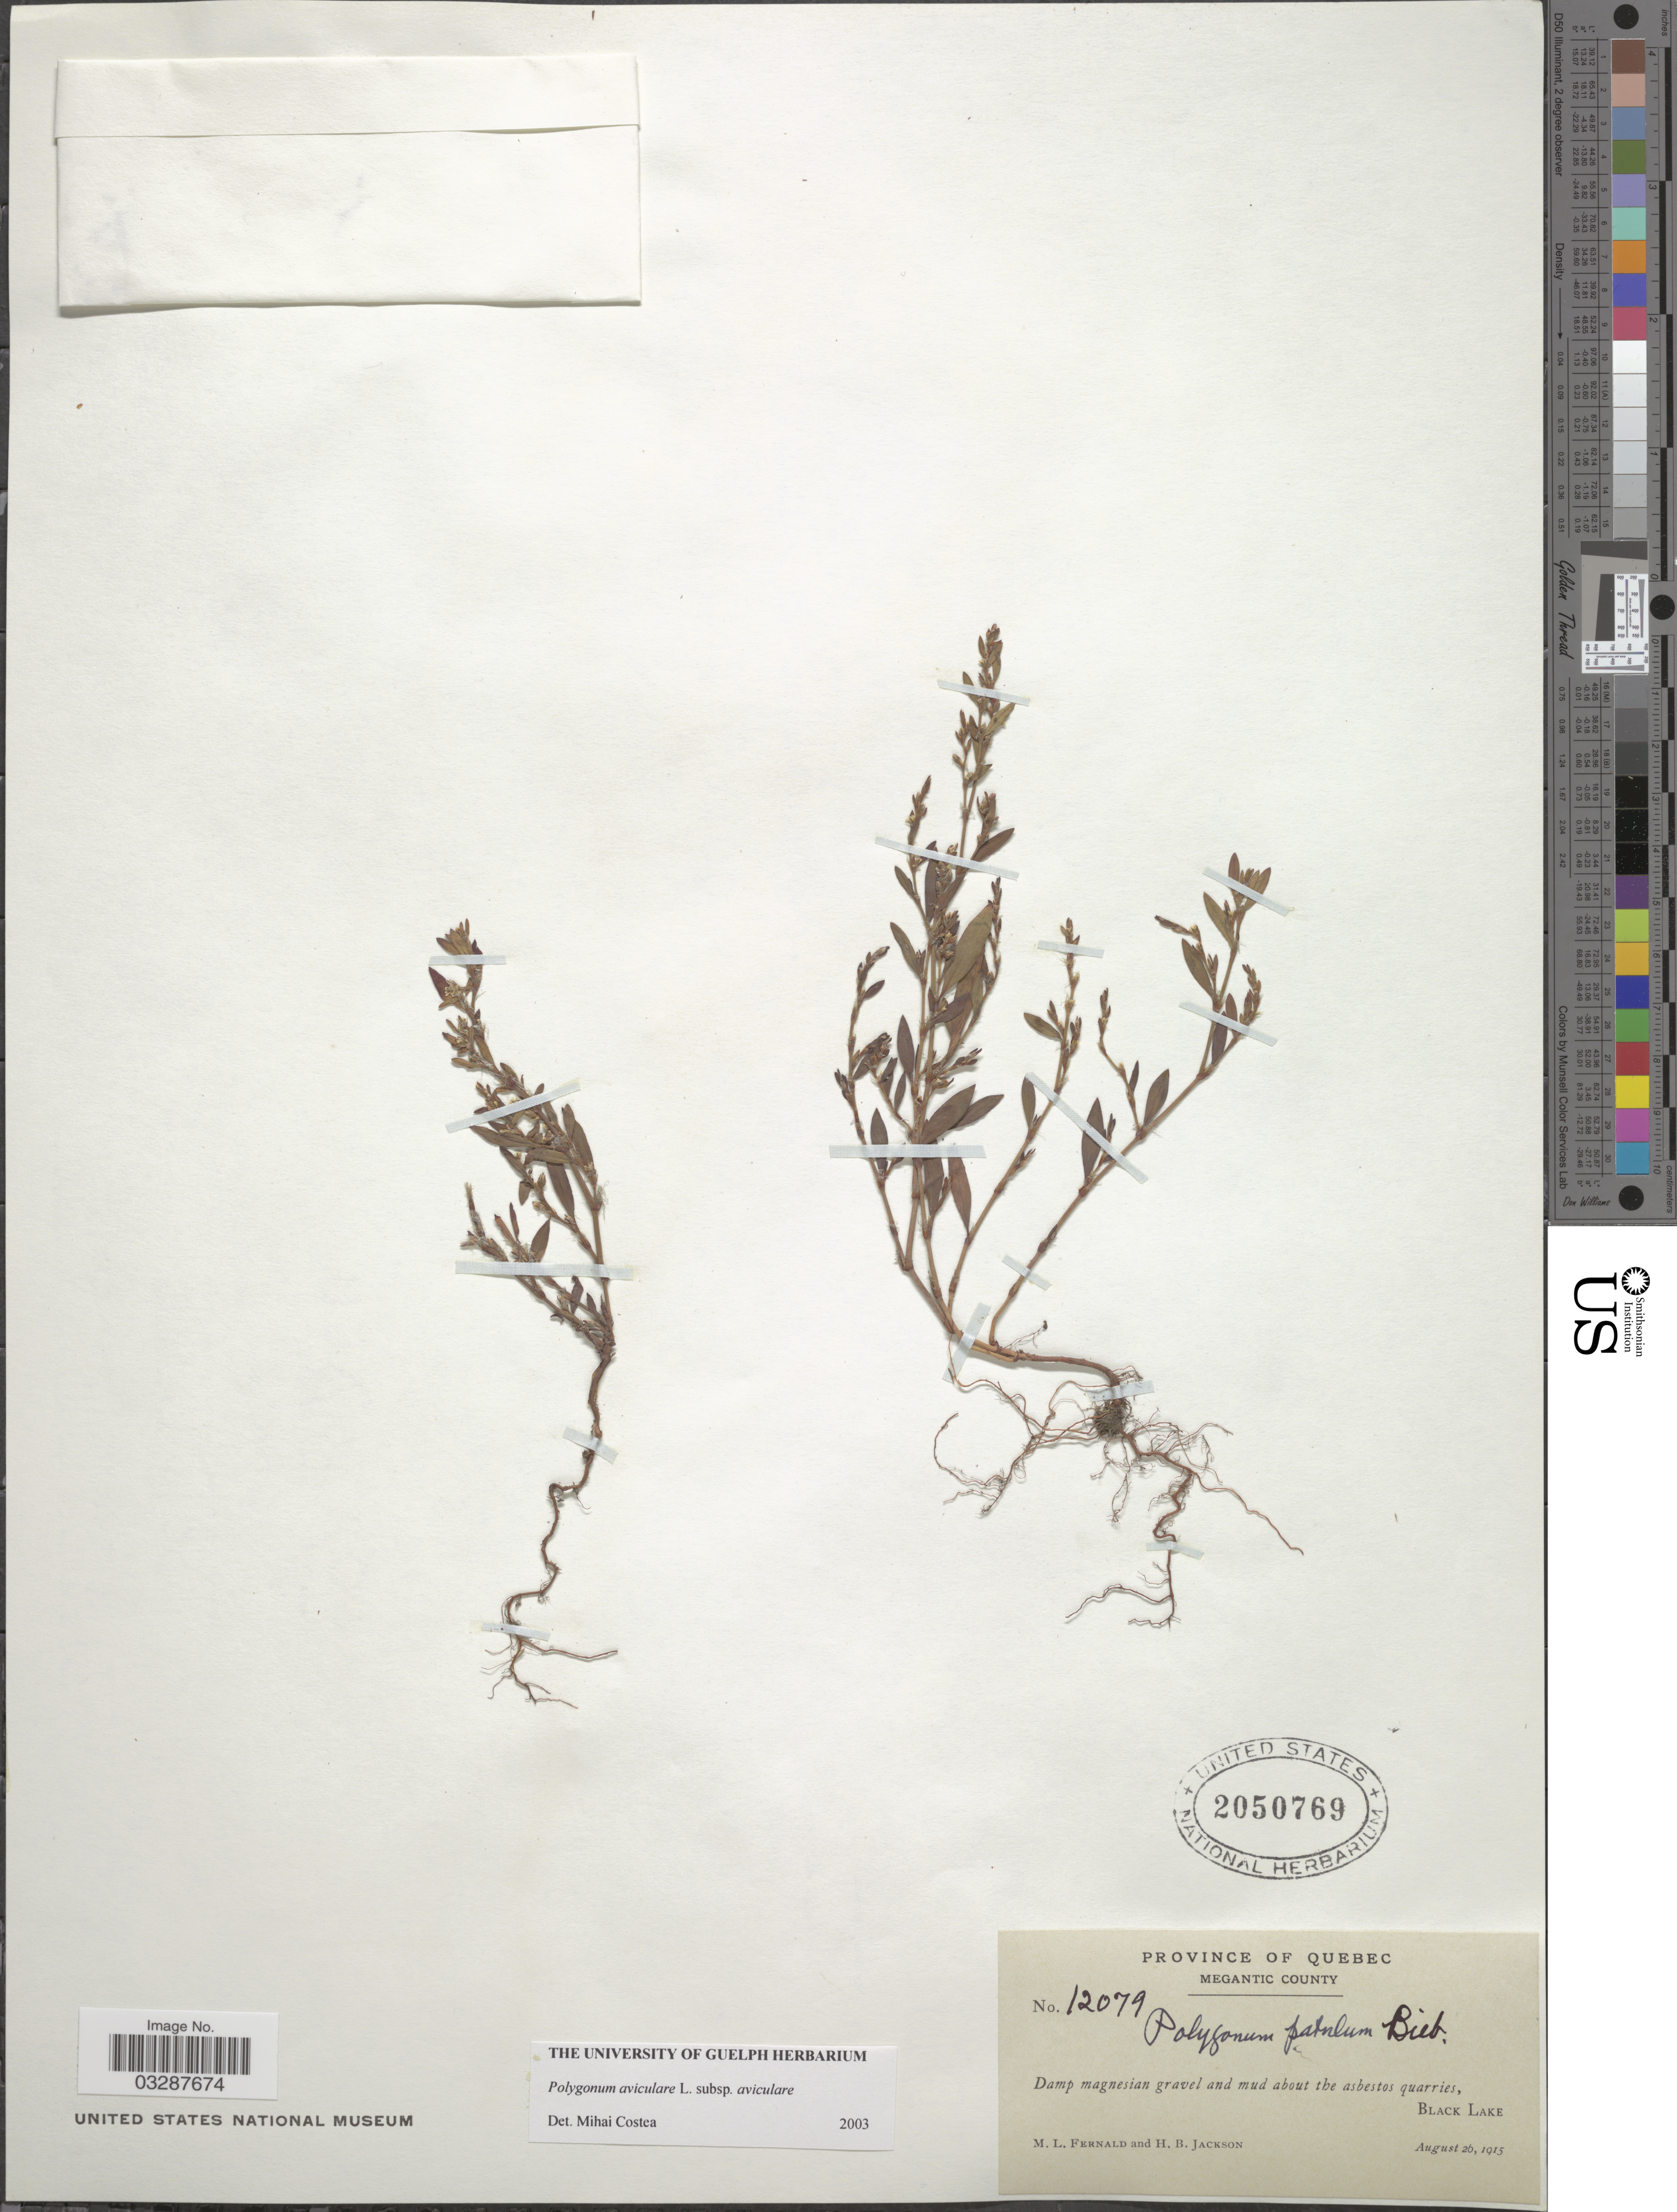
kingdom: Plantae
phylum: Tracheophyta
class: Magnoliopsida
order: Caryophyllales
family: Polygonaceae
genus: Polygonum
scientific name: Polygonum aviculare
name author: L.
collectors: M. L. Fernald & H. Jackson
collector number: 12079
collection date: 1915-08-26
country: Canada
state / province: Quebec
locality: Province of Quebec. Megantic County. Damp magnesian gravel and mud about the asbestos quarries, Black Lake.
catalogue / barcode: US 2050769